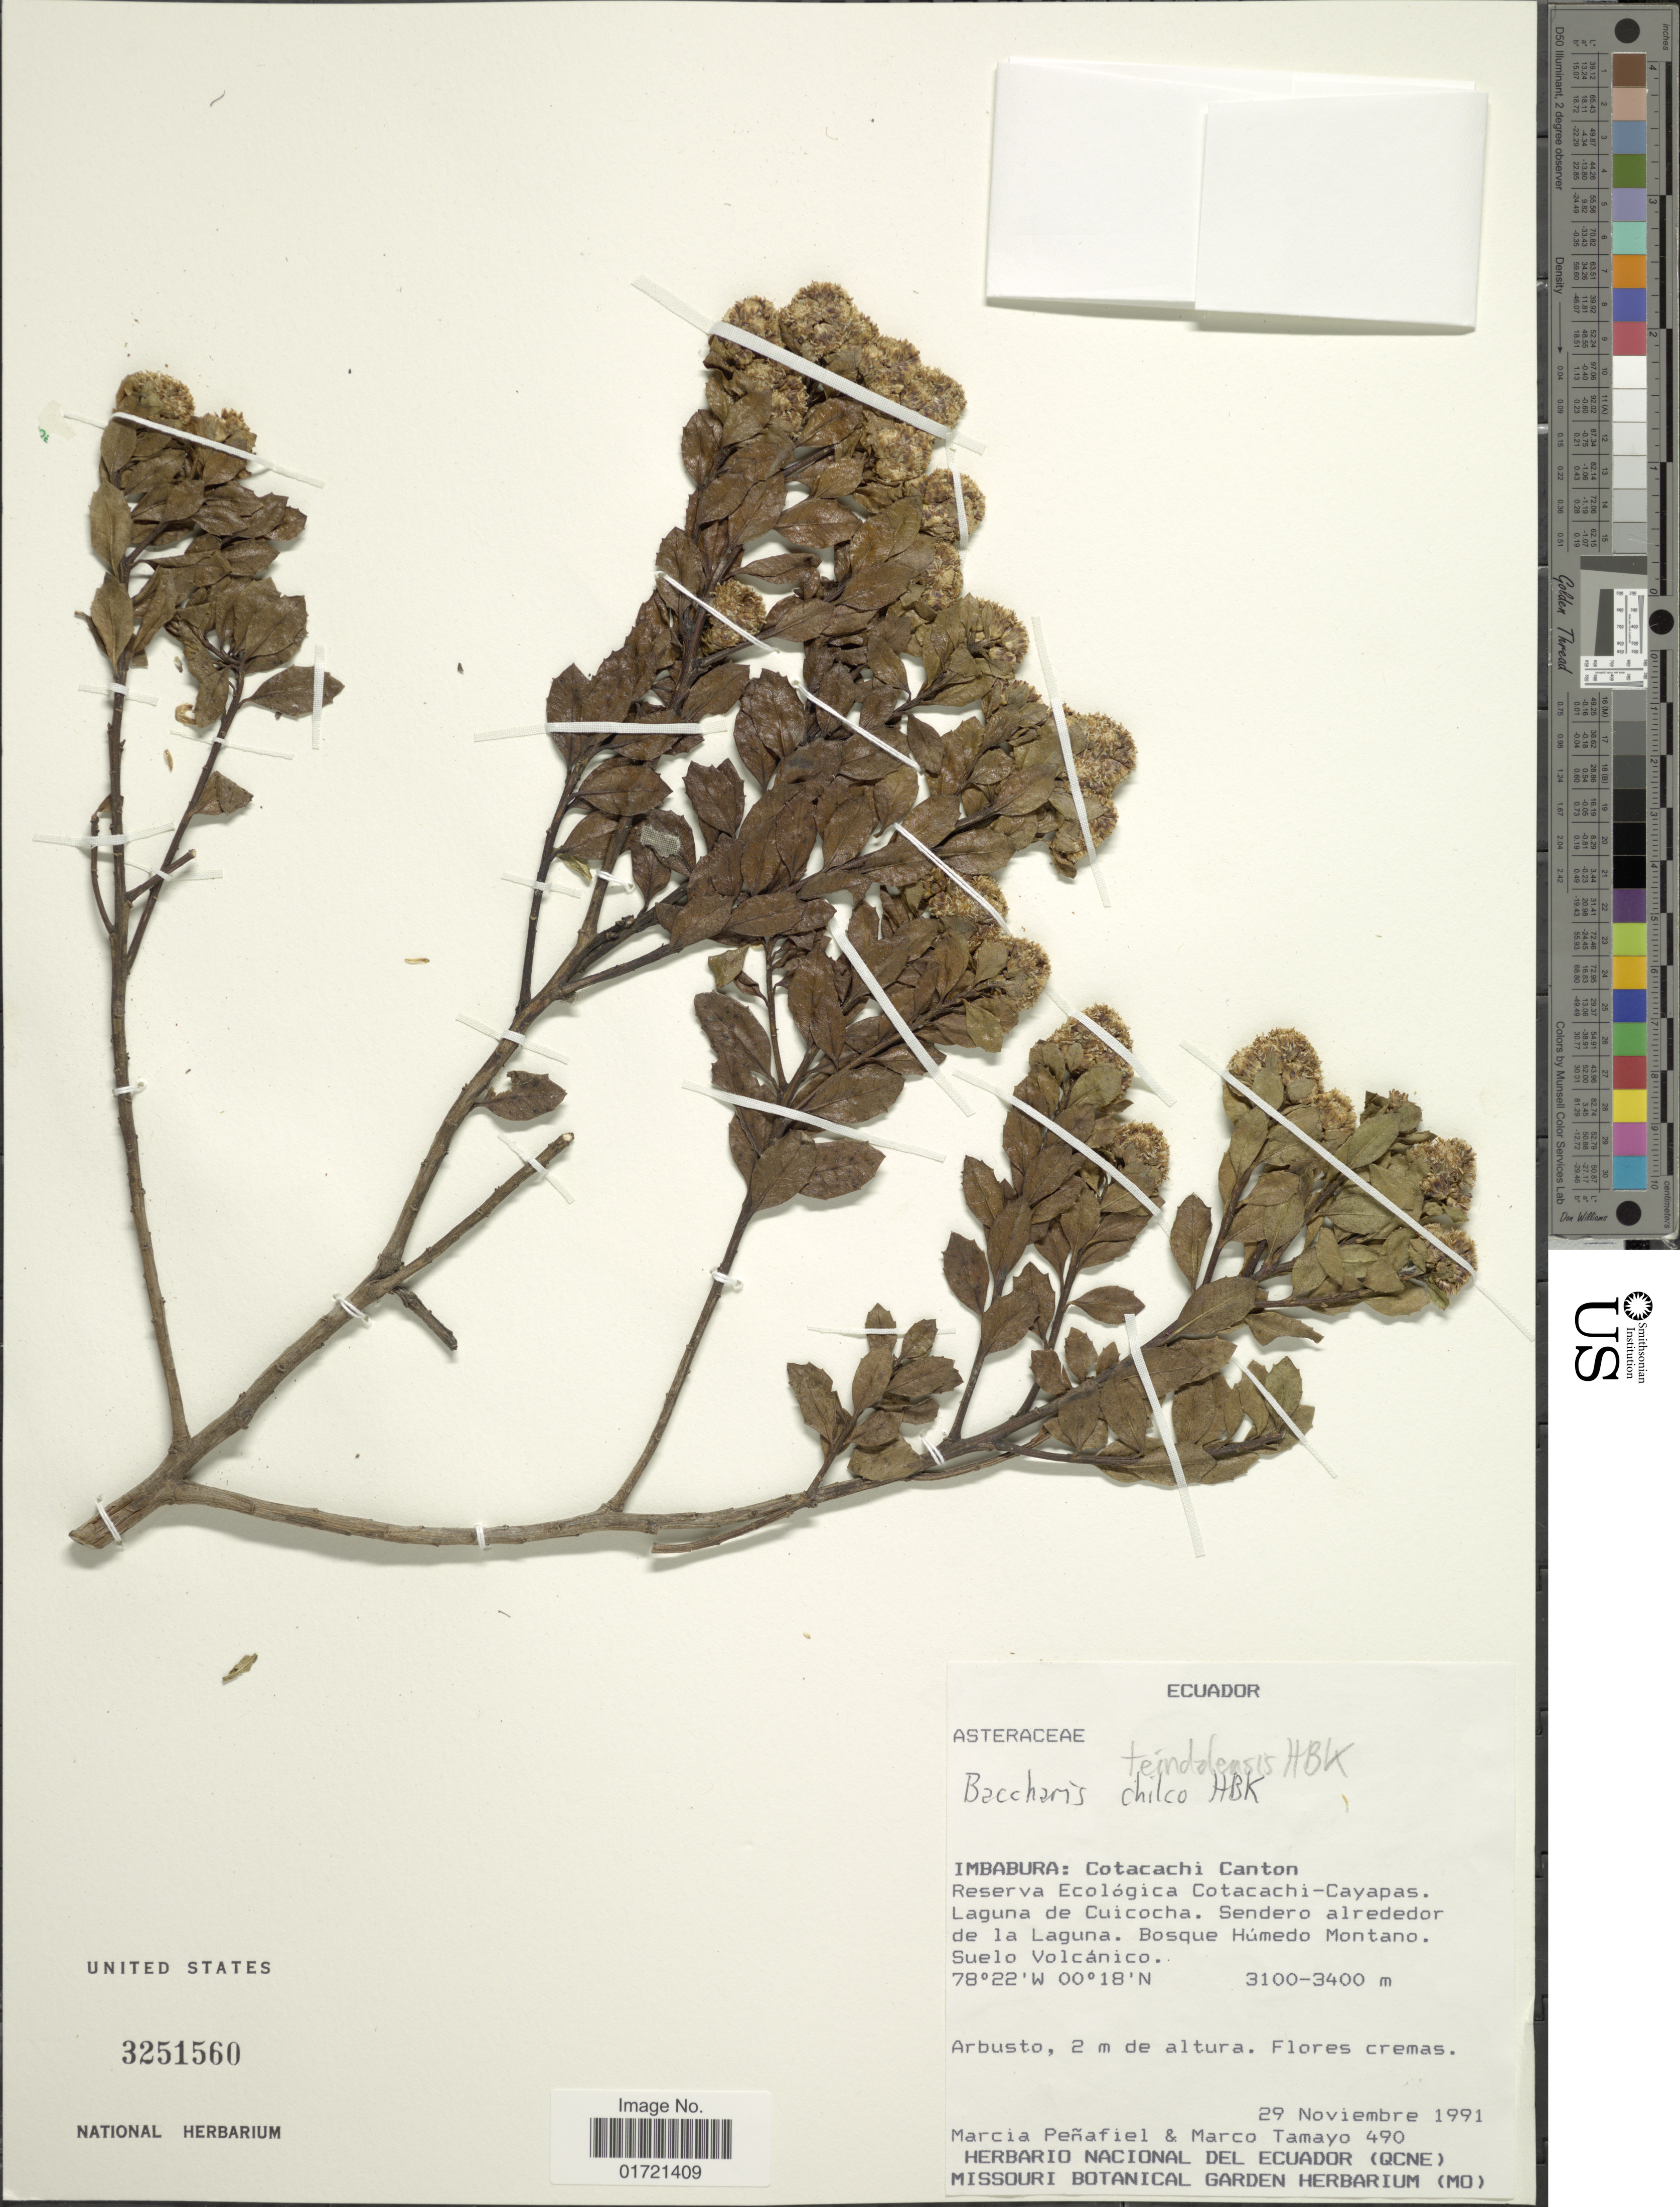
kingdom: Plantae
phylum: Tracheophyta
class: Magnoliopsida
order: Asterales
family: Asteraceae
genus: Baccharis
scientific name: Baccharis teindalensis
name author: Kunth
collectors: M. Penafiel & M. Tamayo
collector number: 490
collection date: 1991-11-29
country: Ecuador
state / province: Imbabura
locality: Imbabura: Cotacachi Canton. Reserva Ecológica Cotacachi-Cayapas. Laguna de Cuicocha. Sendero alrededor de la Laguna. Bosque Húmedo Montano. Suelo Volcánico.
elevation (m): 3100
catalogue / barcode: US 3251560